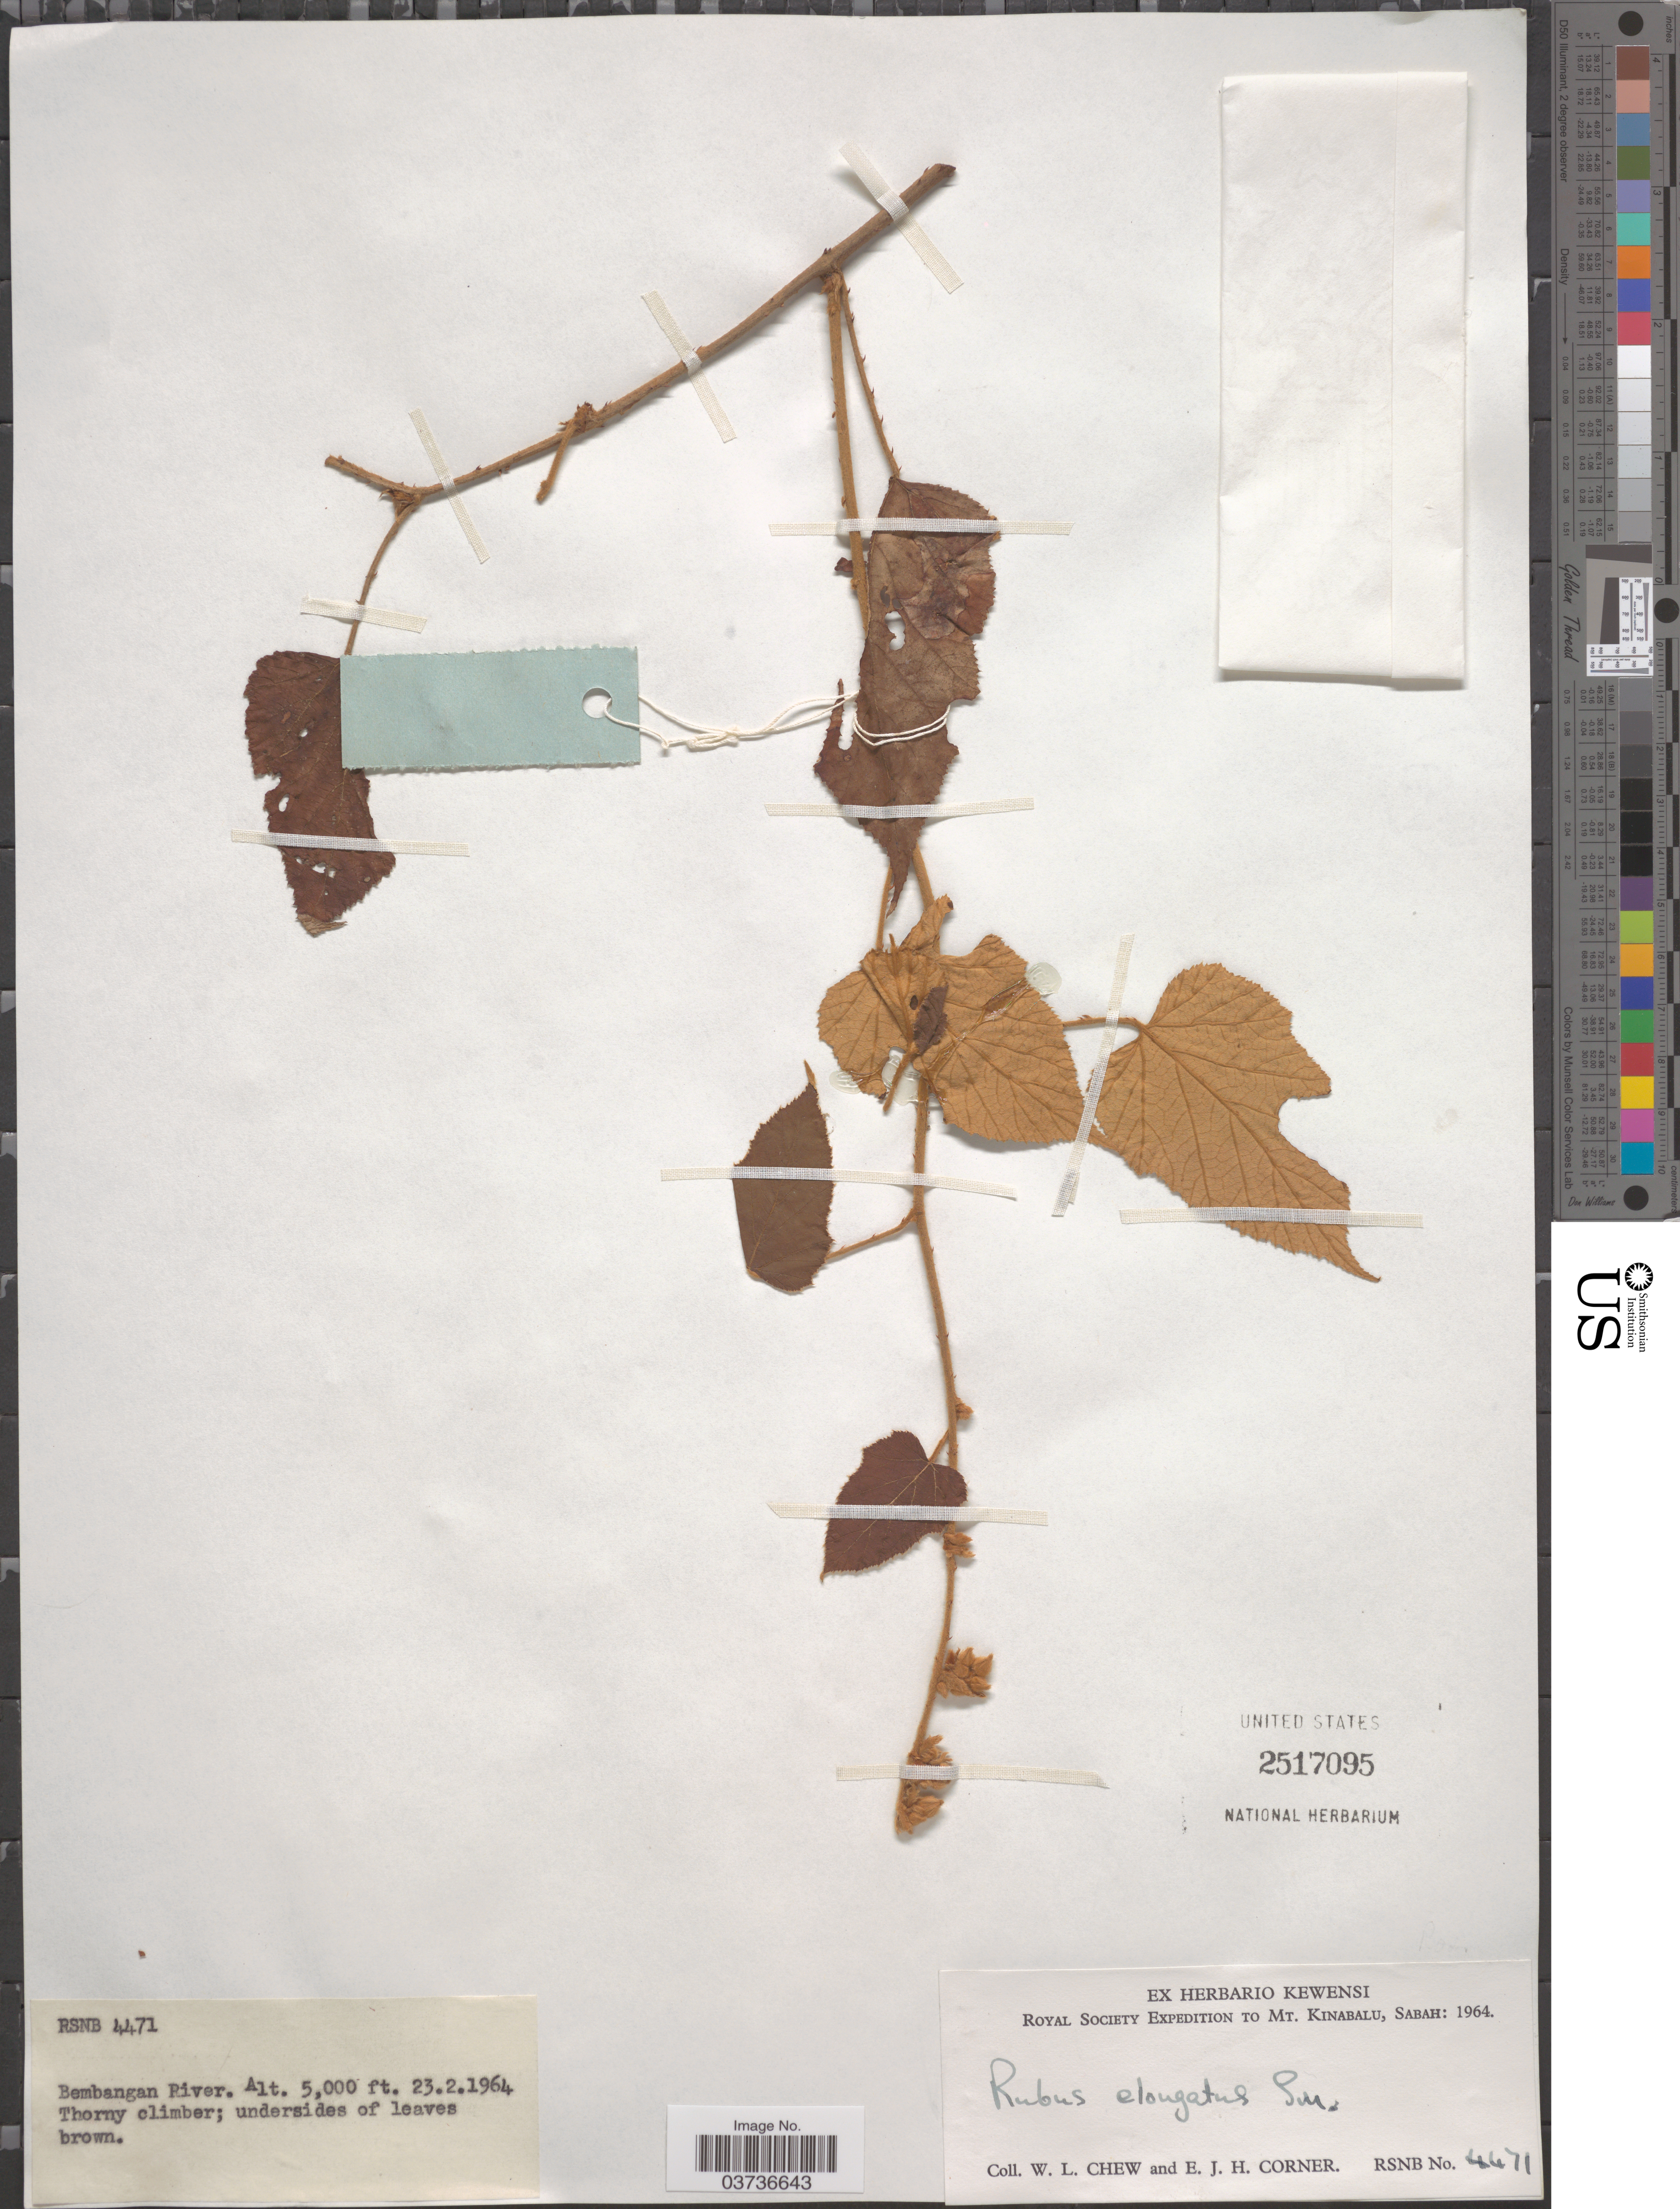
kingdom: Plantae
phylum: Tracheophyta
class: Magnoliopsida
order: Rosales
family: Rosaceae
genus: Rubus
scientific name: Rubus elongatus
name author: Sm.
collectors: W. Chew & E. Corner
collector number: RSNB 4471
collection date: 1964-02-23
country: Malaysia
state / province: Sabah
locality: Mt. Kinabalu. Bembangan River.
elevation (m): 1524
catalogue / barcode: US 2517095